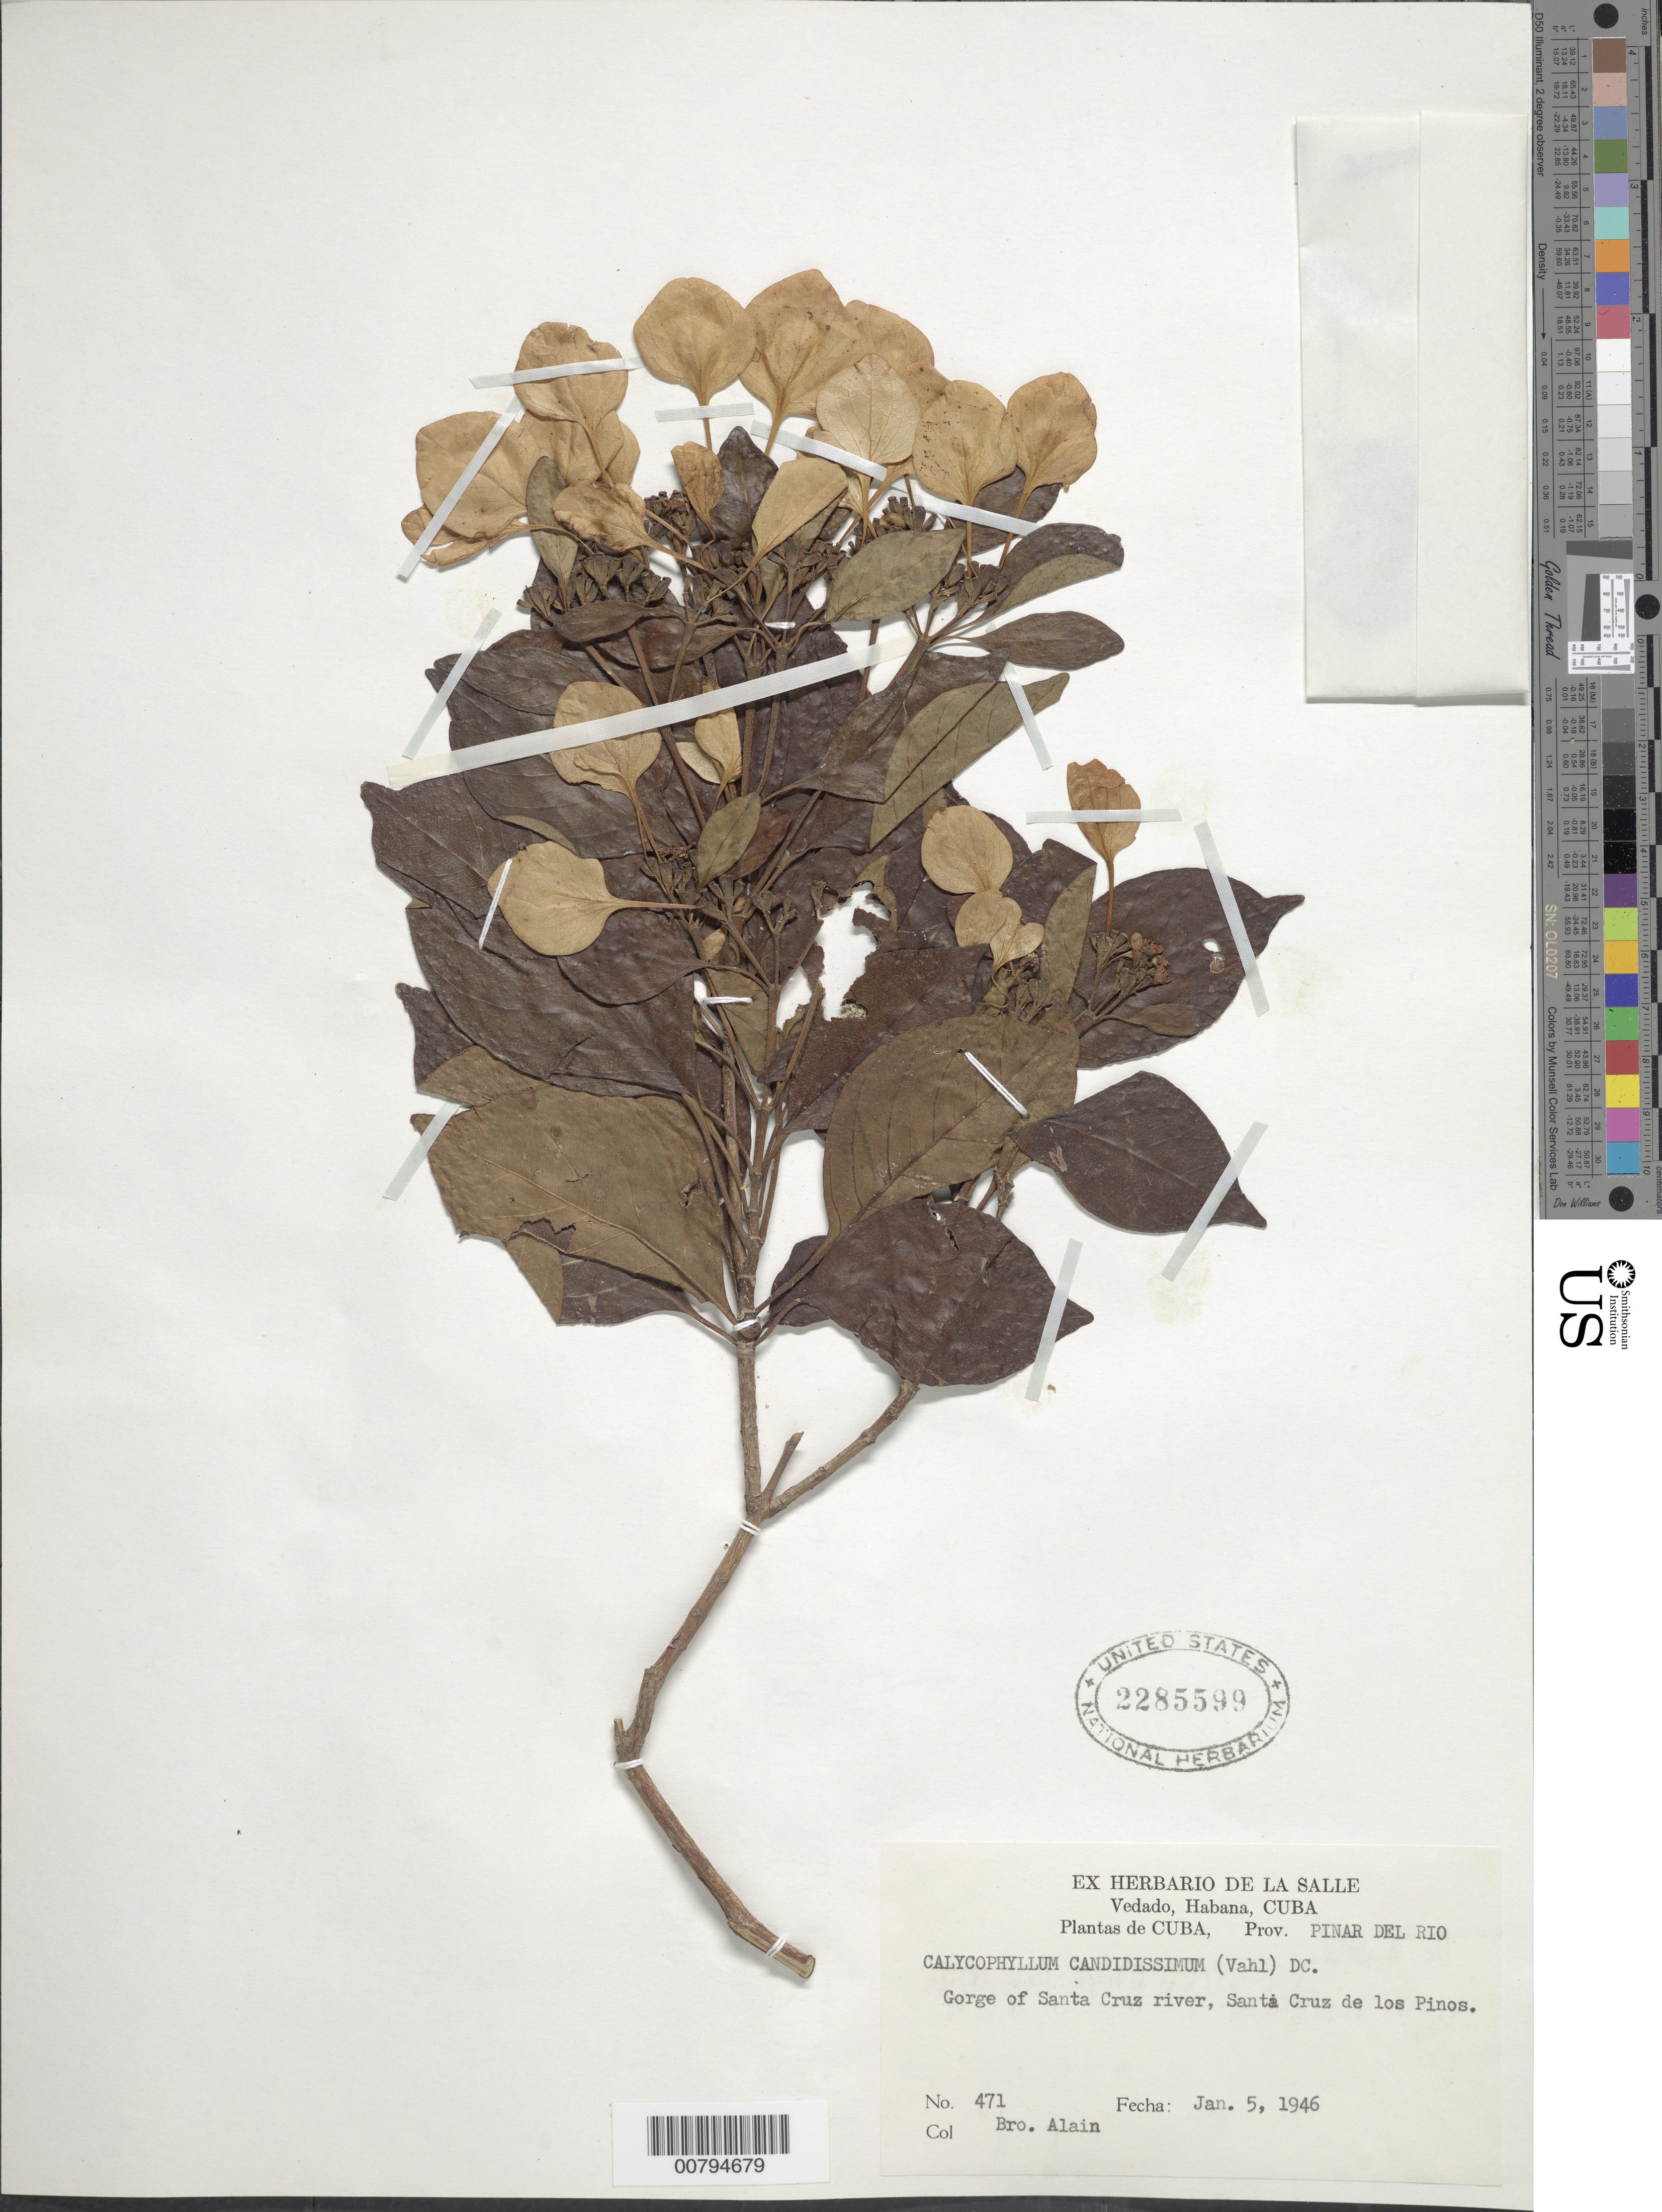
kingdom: Plantae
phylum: Tracheophyta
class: Magnoliopsida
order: Gentianales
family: Rubiaceae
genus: Calycophyllum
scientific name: Calycophyllum candidissimum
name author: (Vahl) DC.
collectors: A. H. Liogier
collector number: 471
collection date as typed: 05 Jan 1946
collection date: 1946-01-05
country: Cuba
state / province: Pinar del Río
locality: Gorge of Santa Cruz River, Santa Cruz de los Pinos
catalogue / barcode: US 2285599